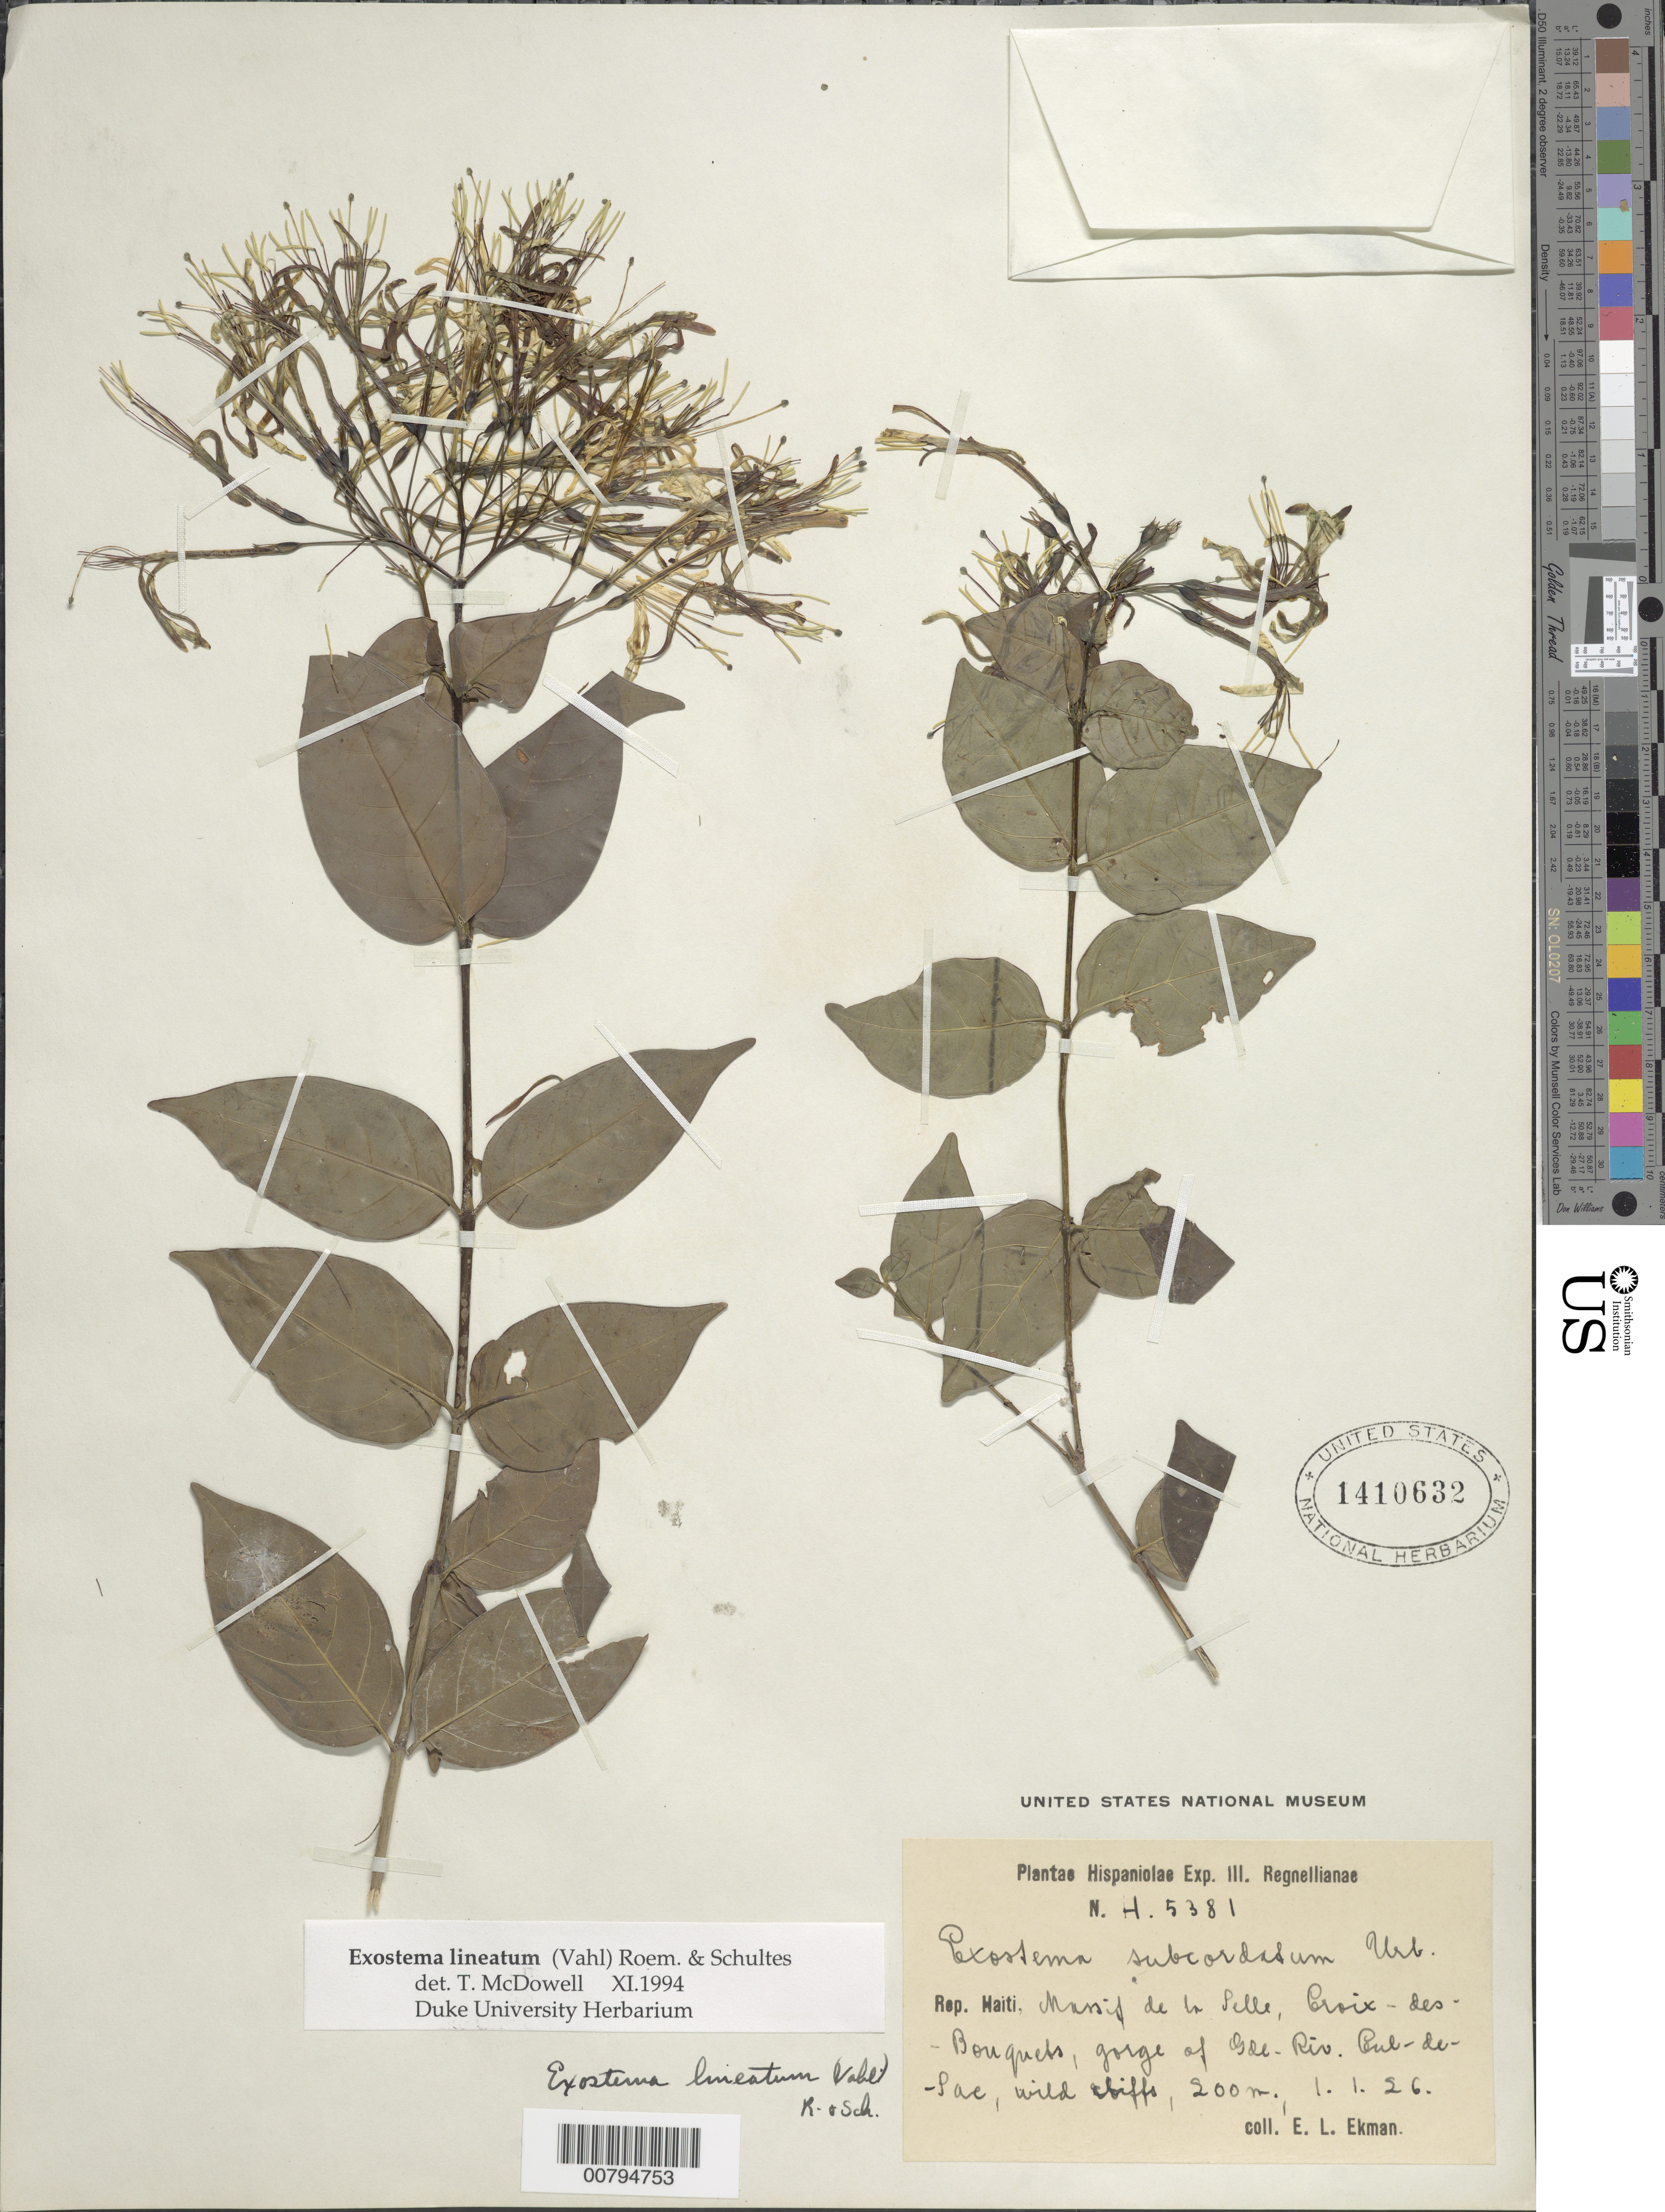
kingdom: Plantae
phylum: Tracheophyta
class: Magnoliopsida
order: Gentianales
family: Rubiaceae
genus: Exostema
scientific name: Exostema lineatum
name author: (Vahl) Roem. & Schult.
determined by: McDowell, T.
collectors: E. L. Ekman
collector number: H 5381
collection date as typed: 01 Jan 1926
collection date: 1926-01-01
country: Haiti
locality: Massif de la Pelle, Croix-des-Bouquets, gorge of Gde. River. Cul-de-Sac.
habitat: "Wild cliffs"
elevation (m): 200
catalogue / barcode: US 1410632